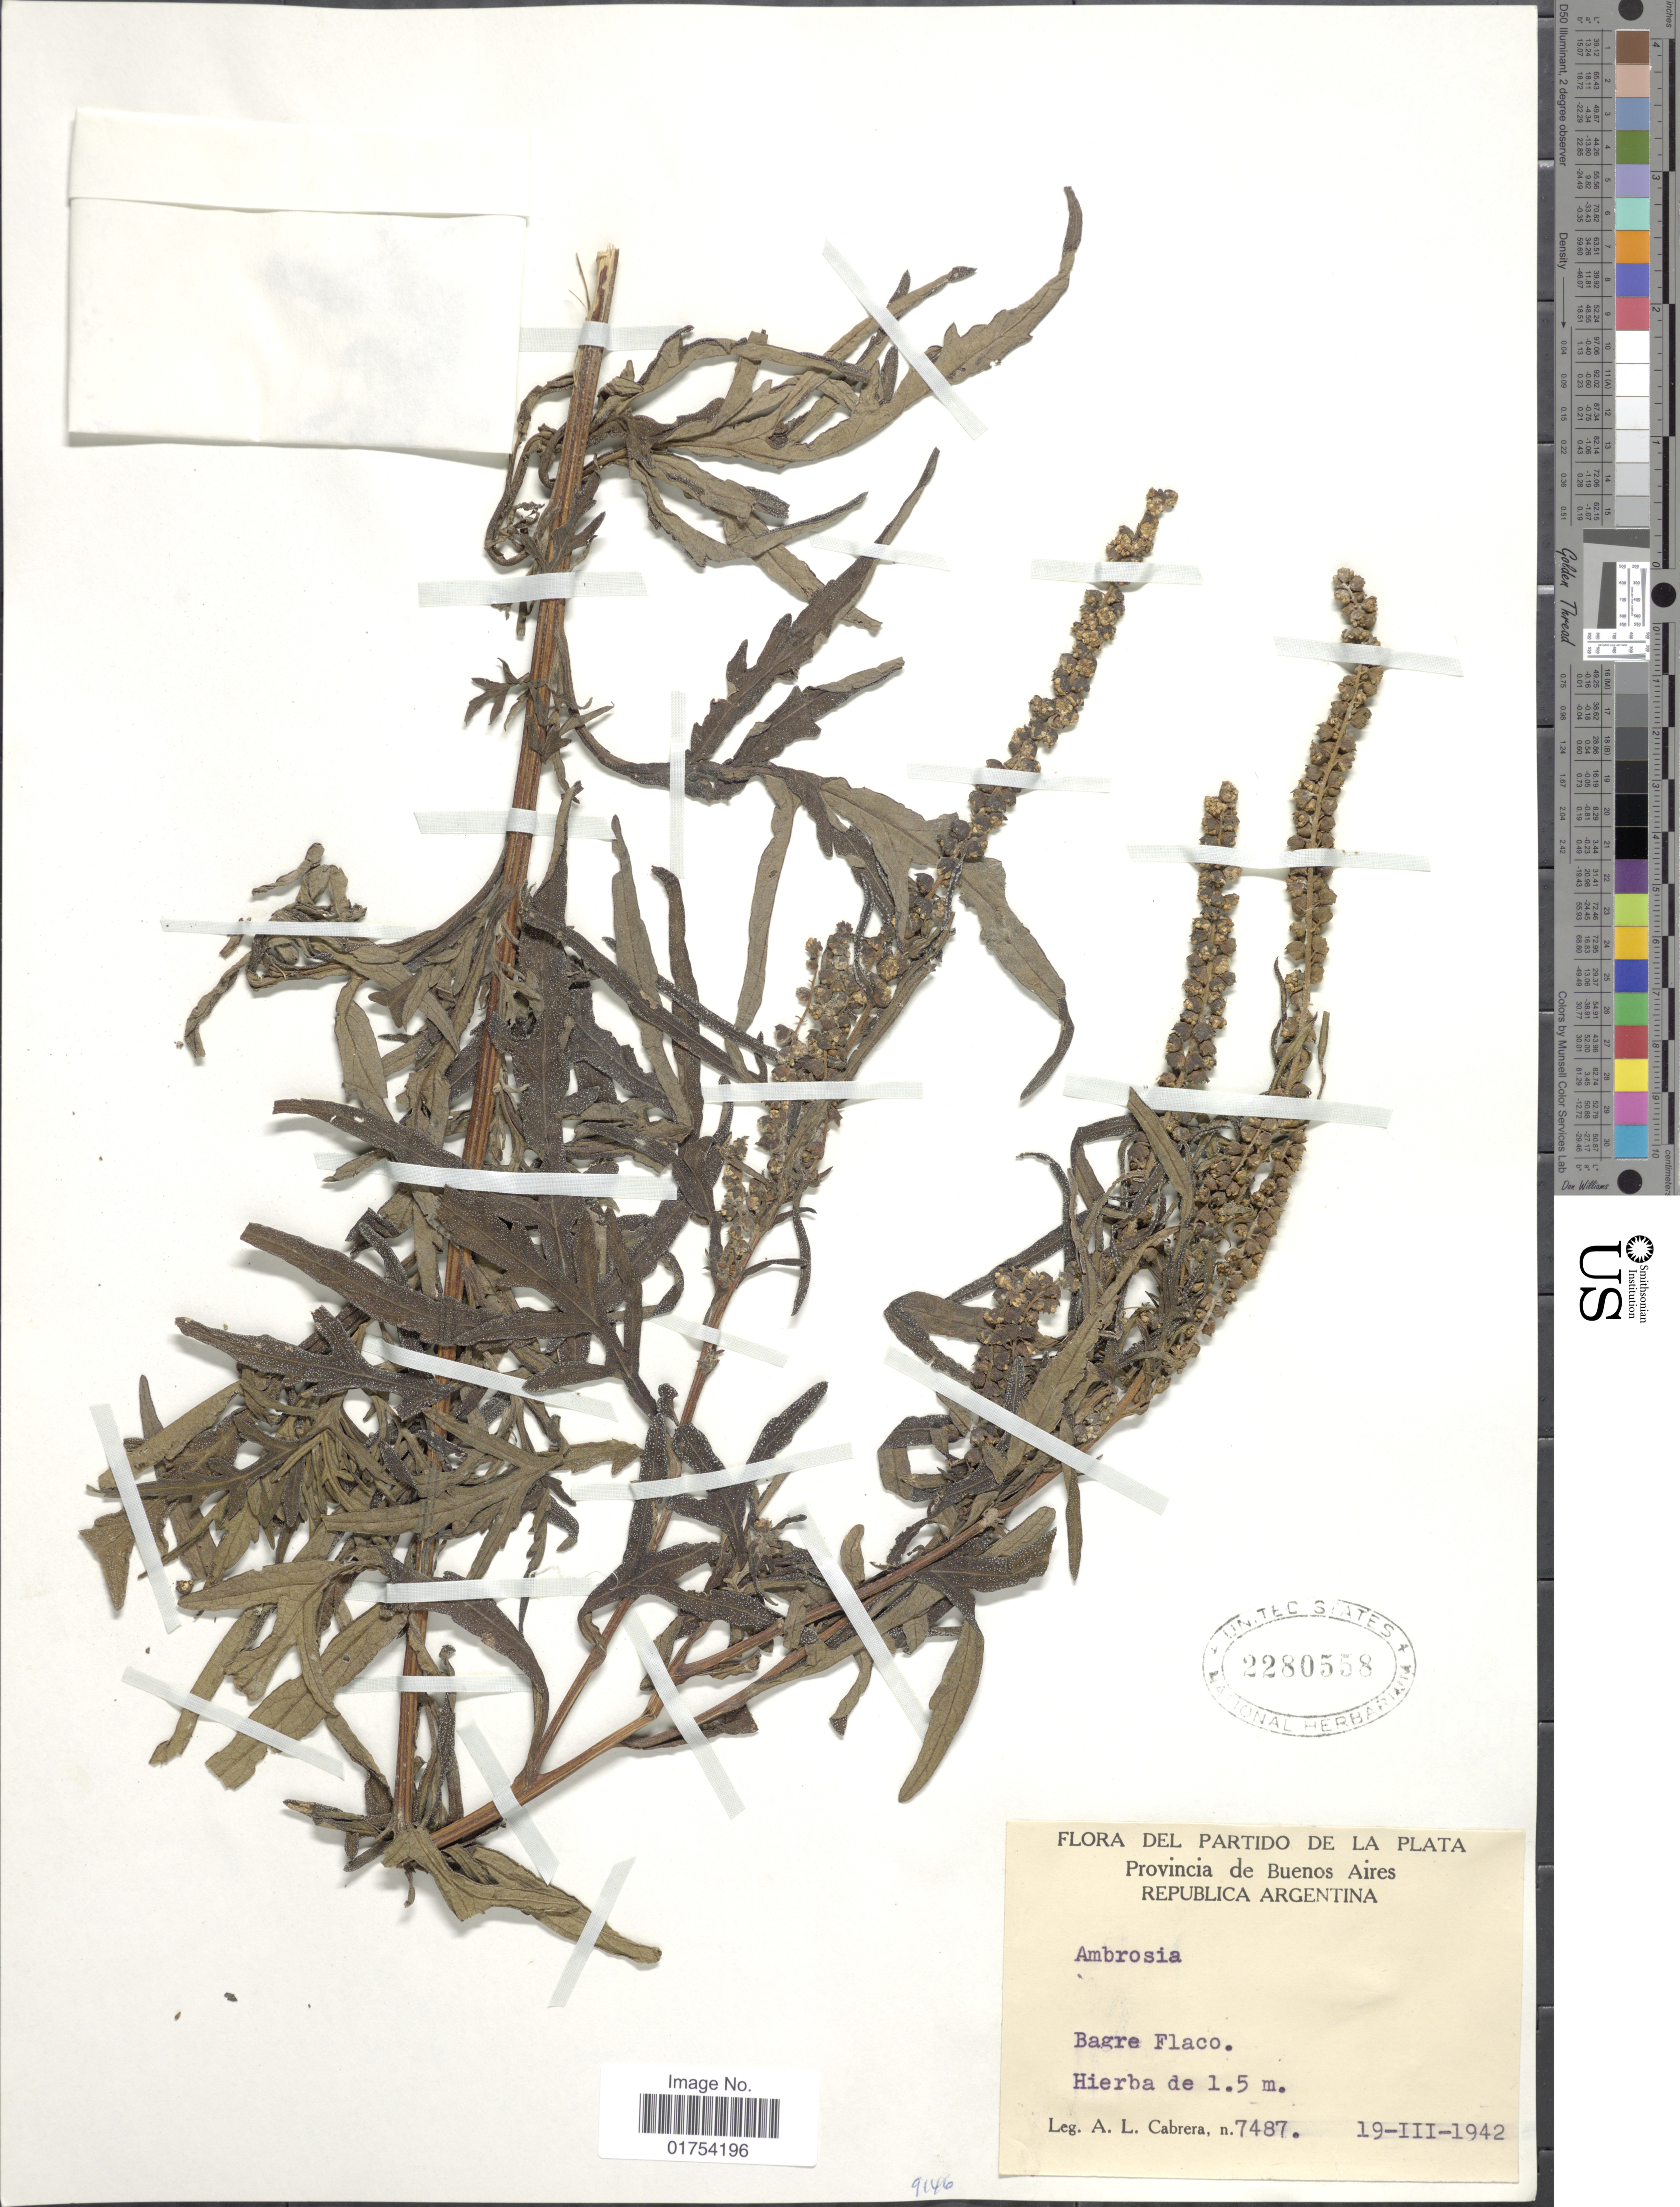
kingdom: Plantae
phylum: Tracheophyta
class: Magnoliopsida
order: Asterales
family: Asteraceae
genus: Ambrosia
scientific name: Ambrosia sp.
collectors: A. L. Cabrera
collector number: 7487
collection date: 1942-03-19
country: Argentina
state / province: Buenos Aires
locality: Del Partido de la Plata, Bagre Flaco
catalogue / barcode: US 2280558